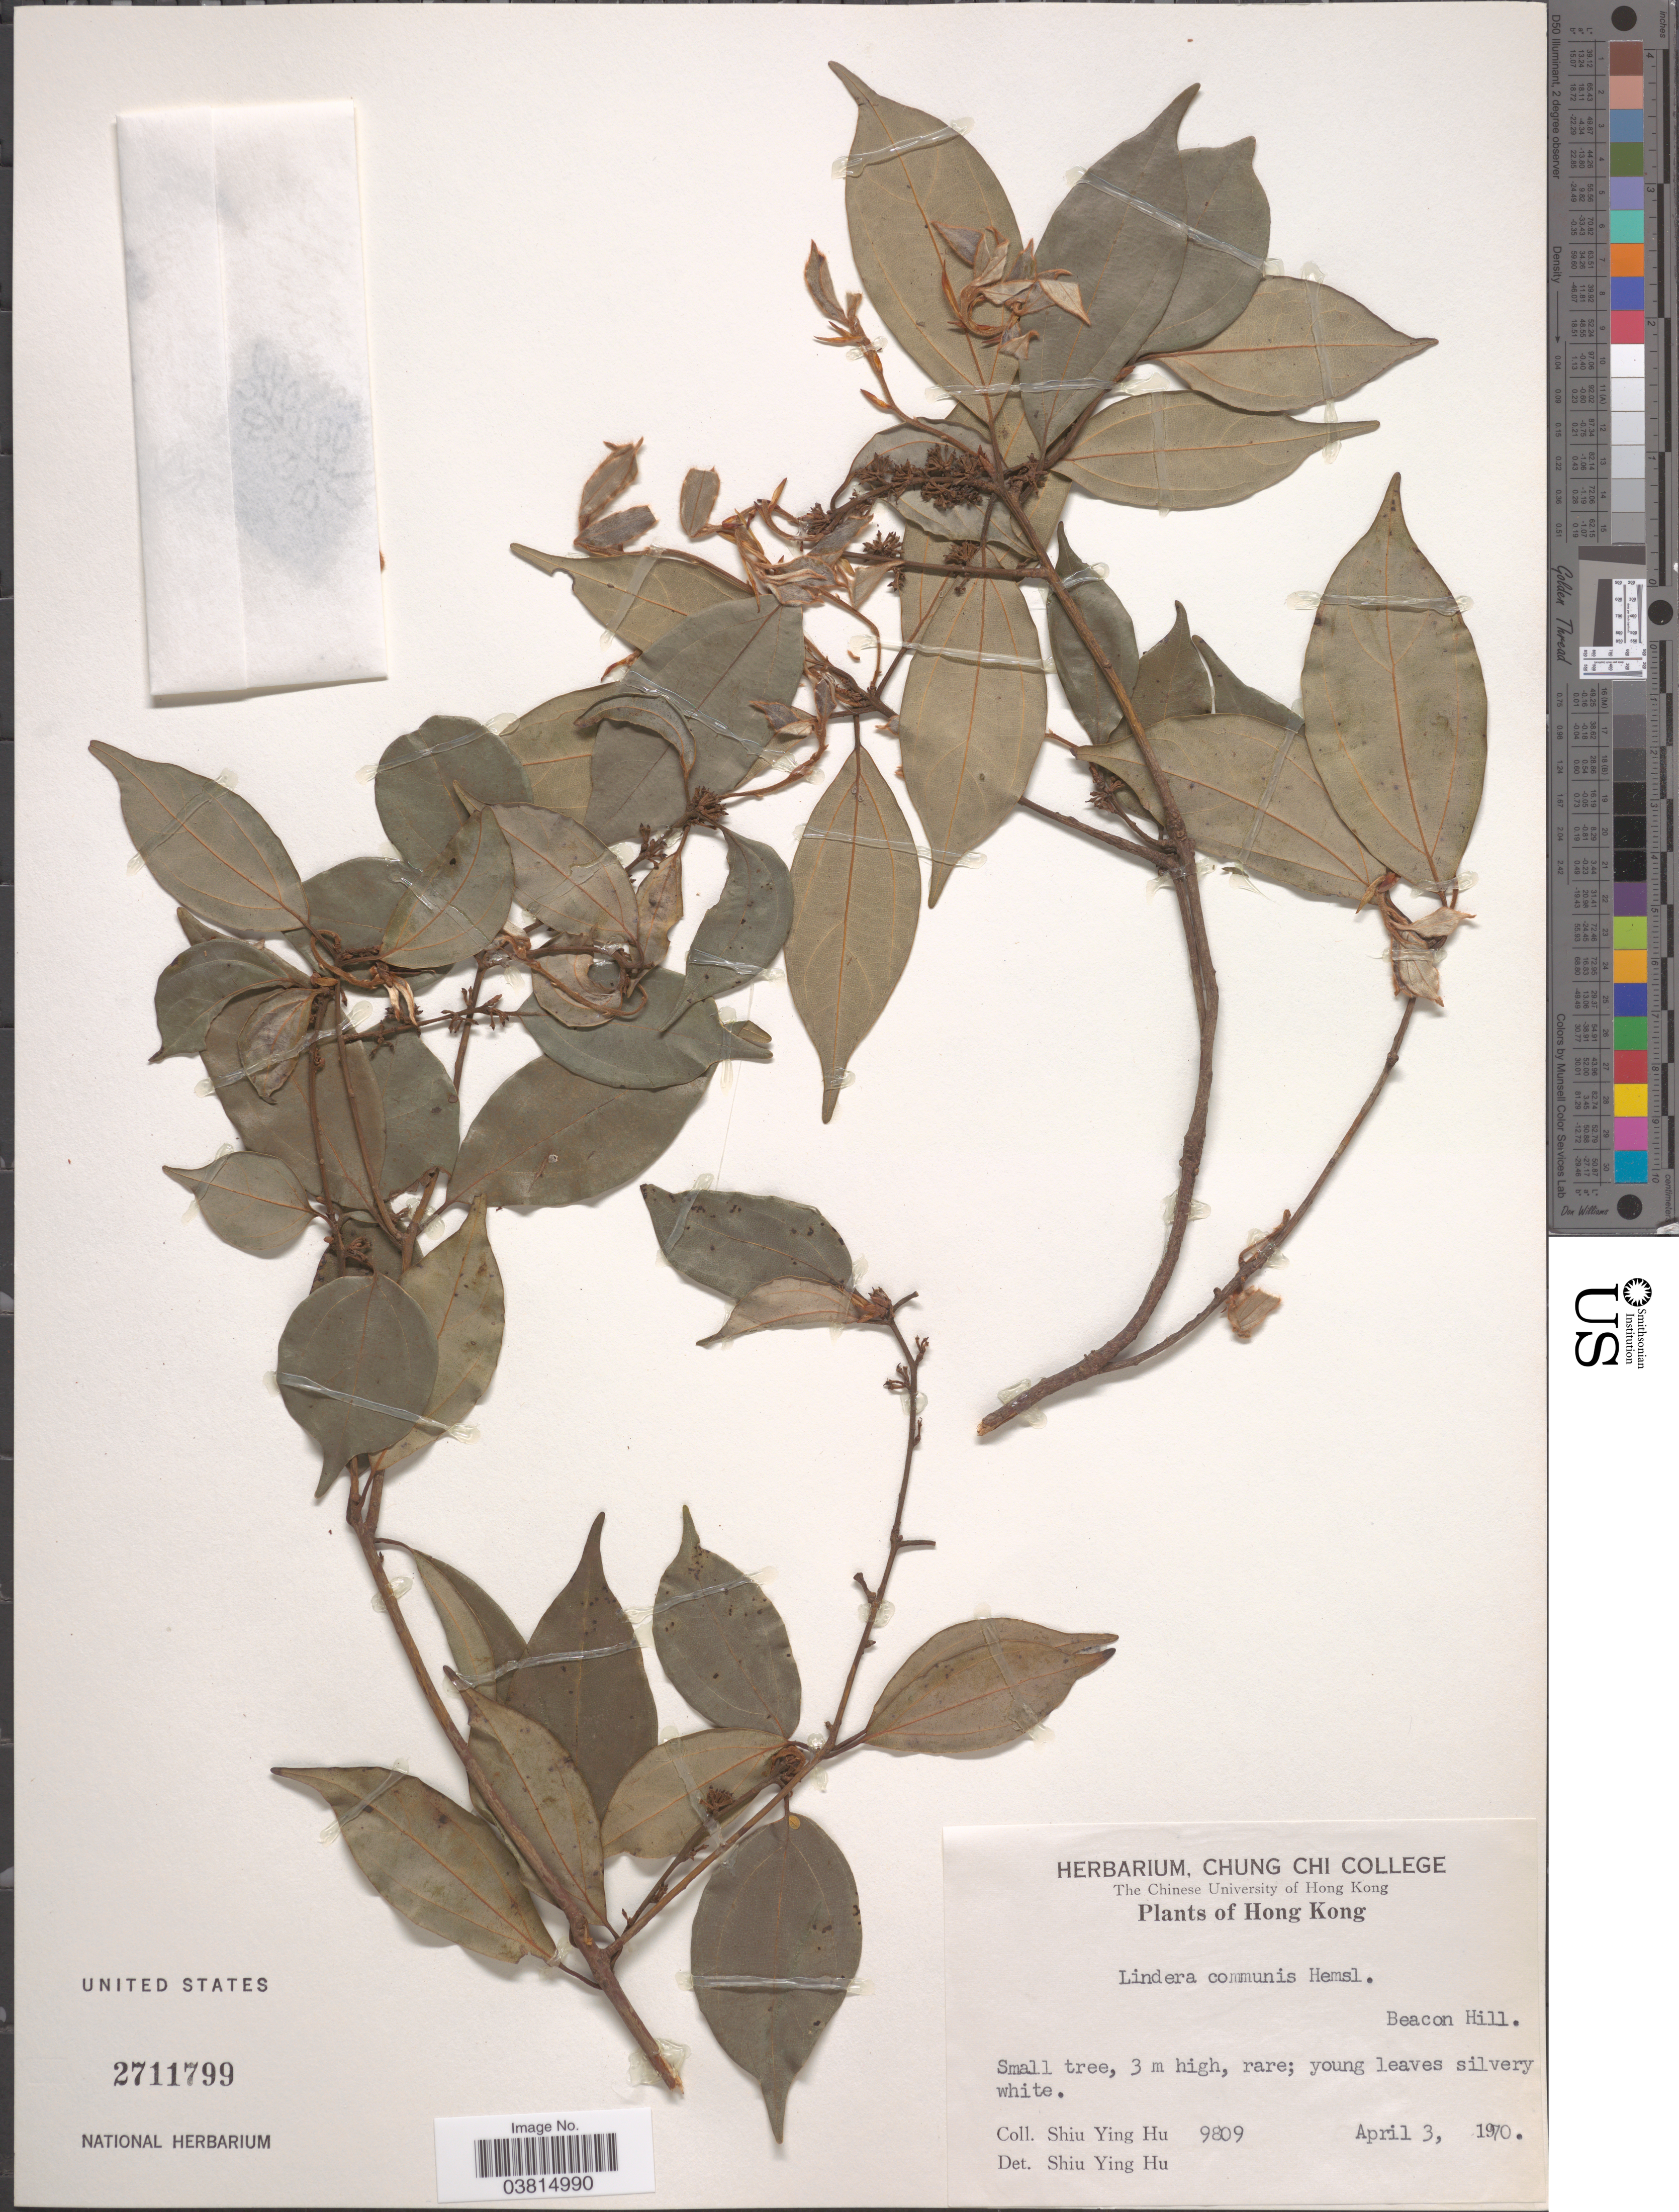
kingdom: Plantae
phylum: Tracheophyta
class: Magnoliopsida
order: Laurales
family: Lauraceae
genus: Lindera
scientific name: Lindera communis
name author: Hemsl.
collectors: S. Y. Hu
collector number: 9809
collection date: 1970-04-03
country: China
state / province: Hong Kong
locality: Beacon Hill.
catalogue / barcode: US 2711799